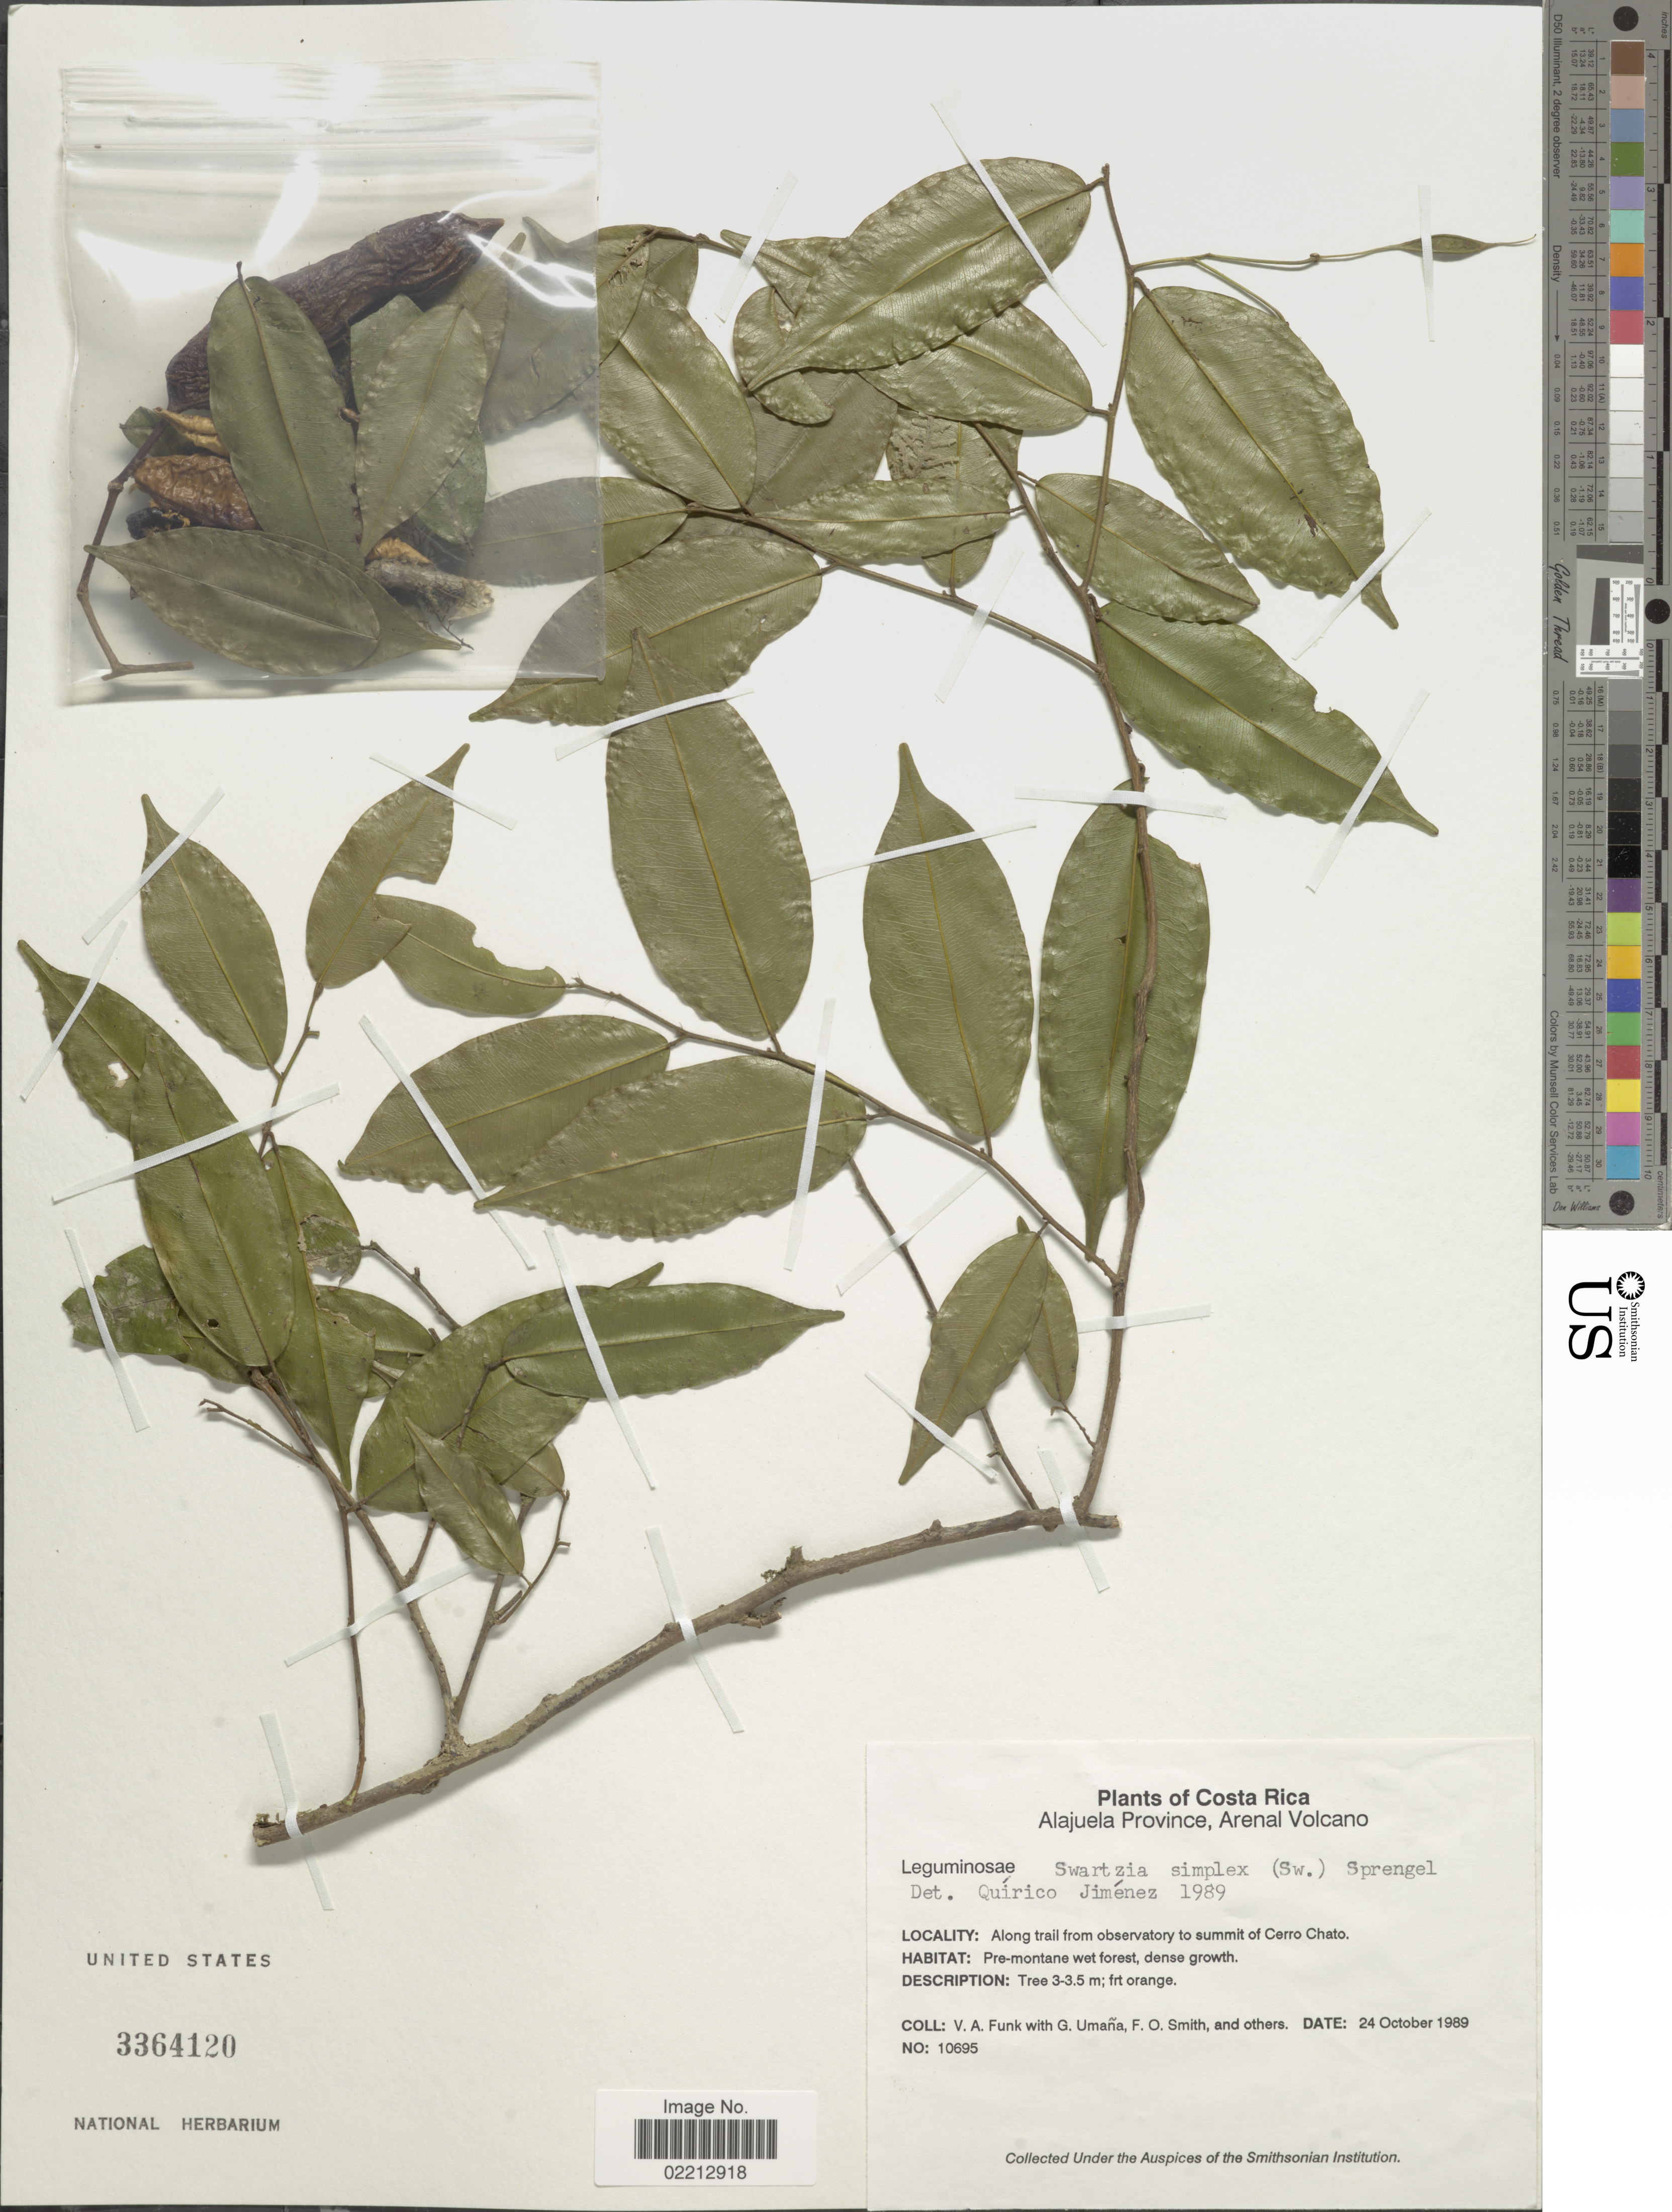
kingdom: Plantae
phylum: Tracheophyta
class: Magnoliopsida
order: Fabales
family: Fabaceae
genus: Swartzia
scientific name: Swartzia simplex var. ochnacea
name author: (DC.) R.S. Cowan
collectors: V. Funk, G. Umana, F. Smith & et al.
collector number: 10695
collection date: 1989-10-24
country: Costa Rica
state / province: Alajuela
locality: Arenal Volcano, Along trail from observatory to summit of Cerro Chato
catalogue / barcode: US 3364120